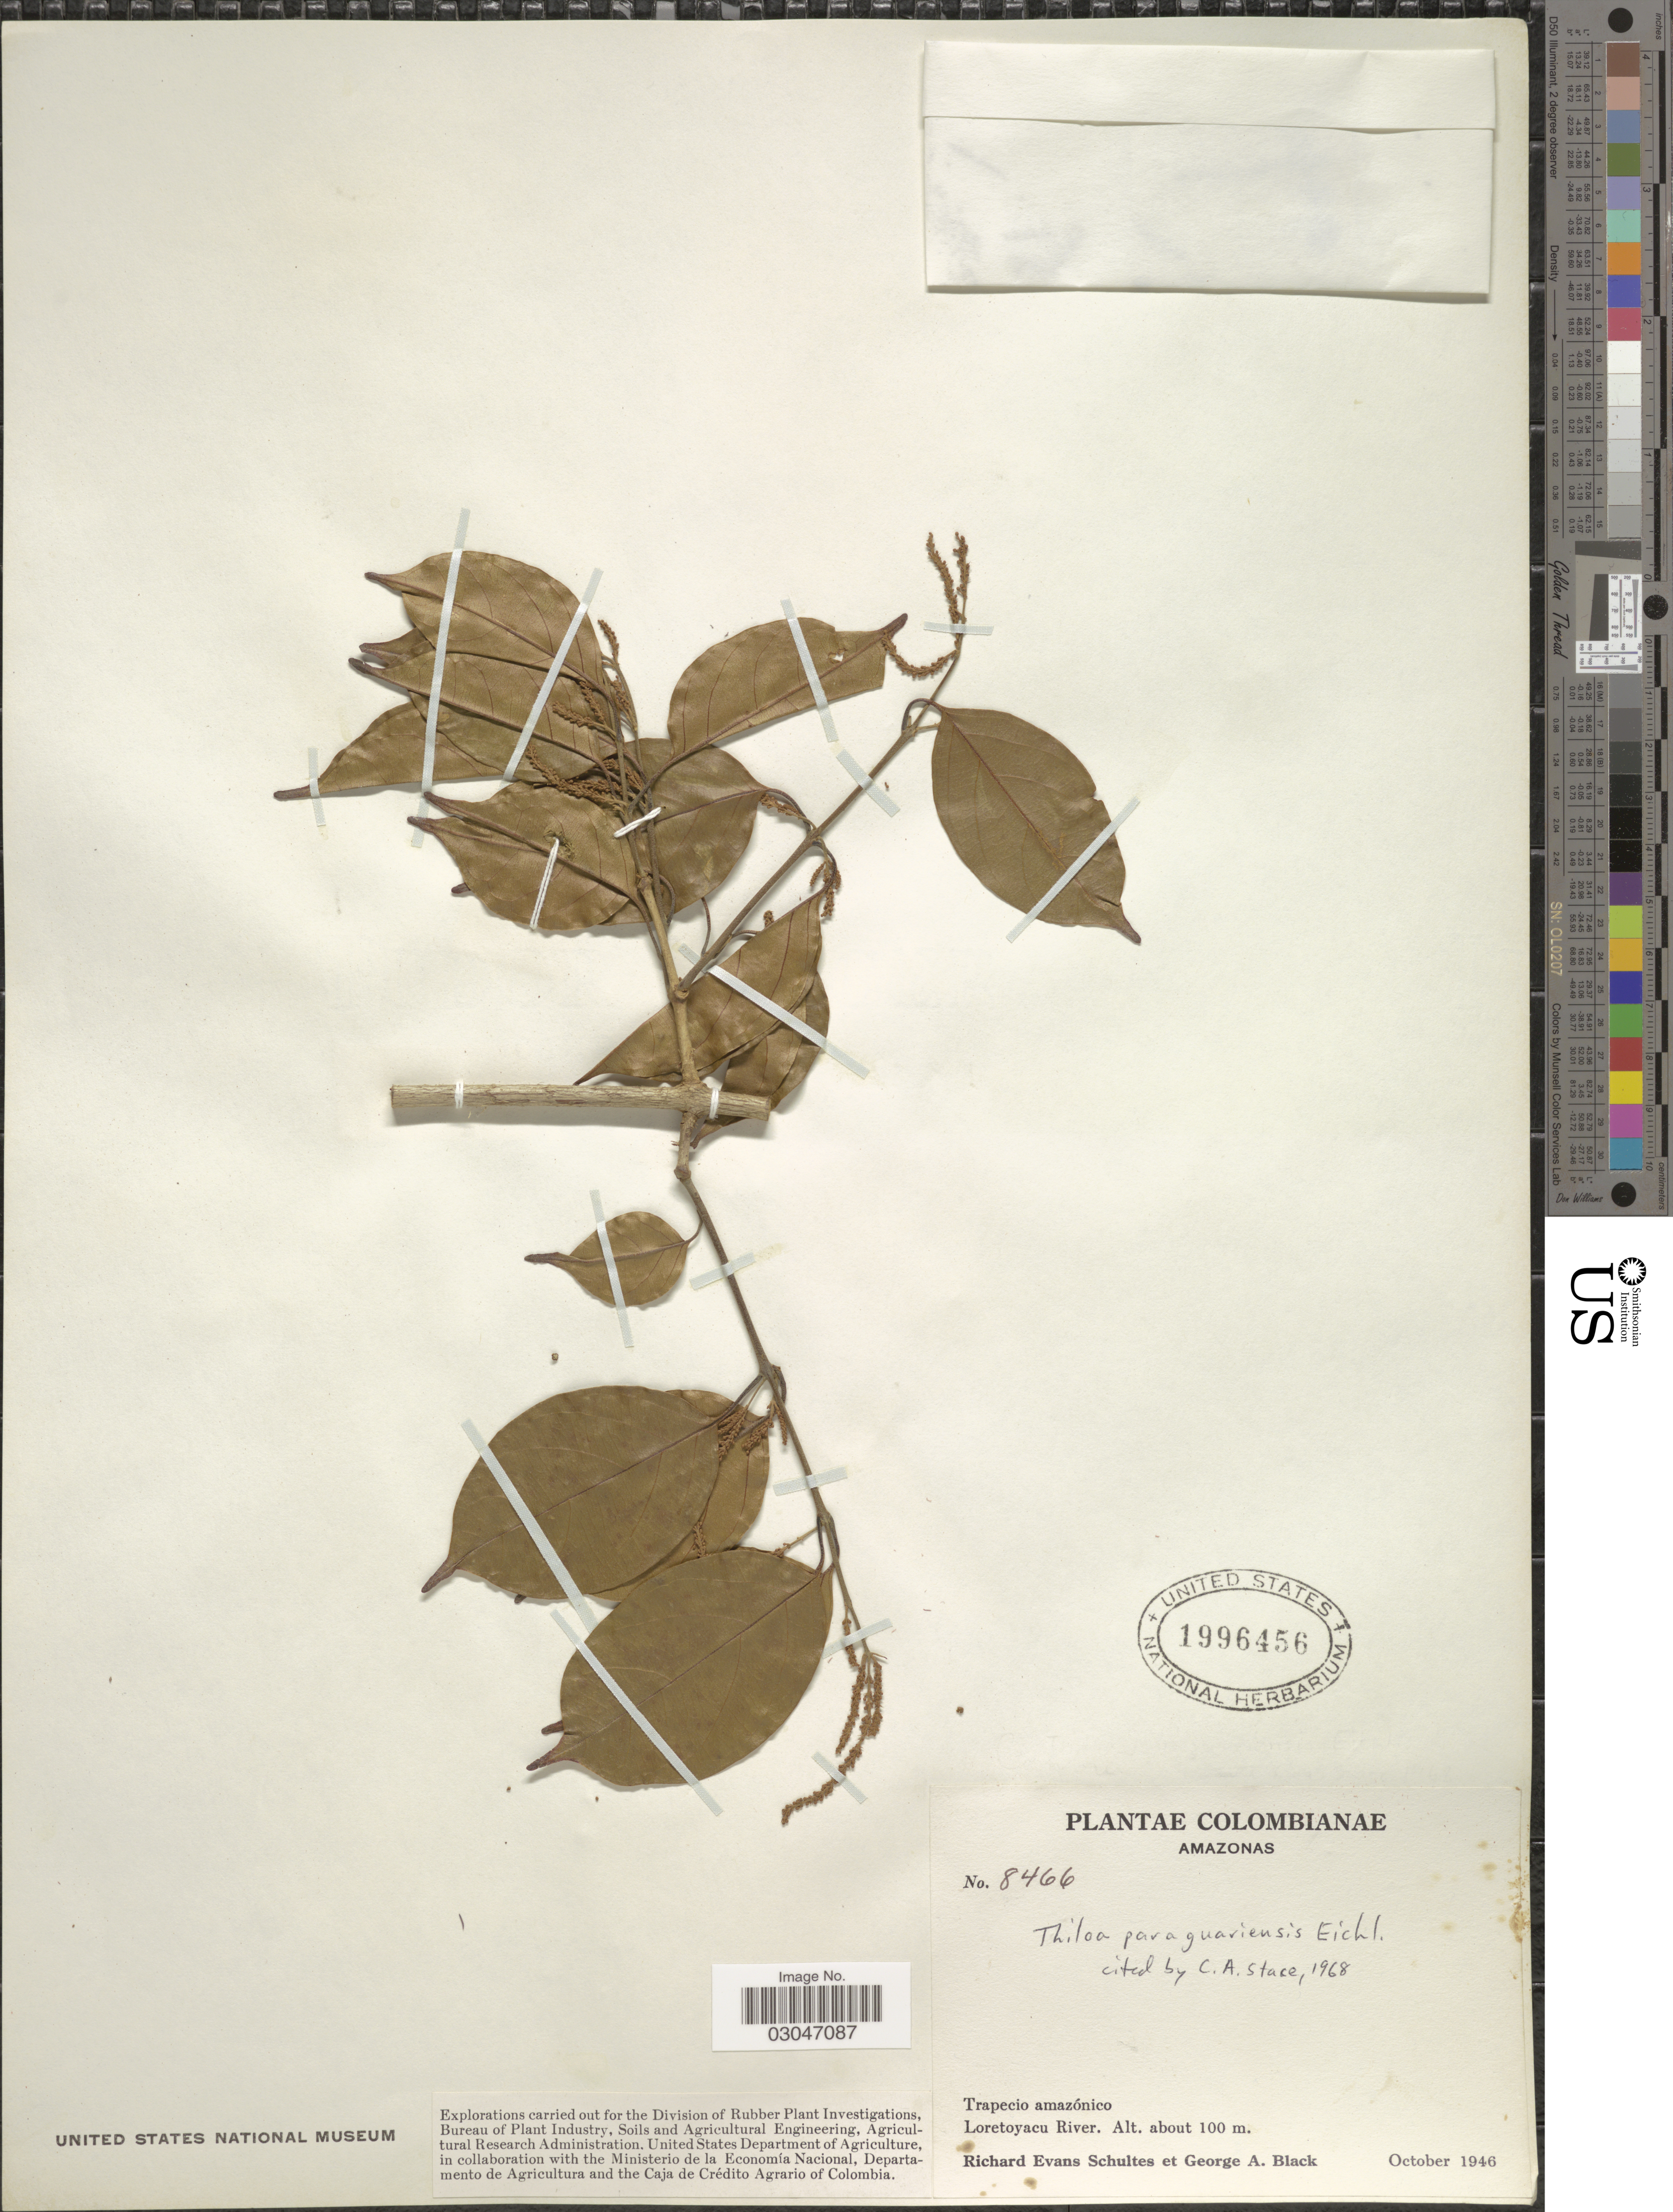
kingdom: Plantae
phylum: Tracheophyta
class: Magnoliopsida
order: Myrtales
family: Combretaceae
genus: Thiloa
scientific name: Thiloa paraguariensis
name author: Eichler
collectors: R. E. Schultes & G. A. Black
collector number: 8466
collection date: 1946-10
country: Colombia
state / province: Amazônas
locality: Trapecio amazónico, Loretoyacu River.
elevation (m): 100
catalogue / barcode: US 1996456